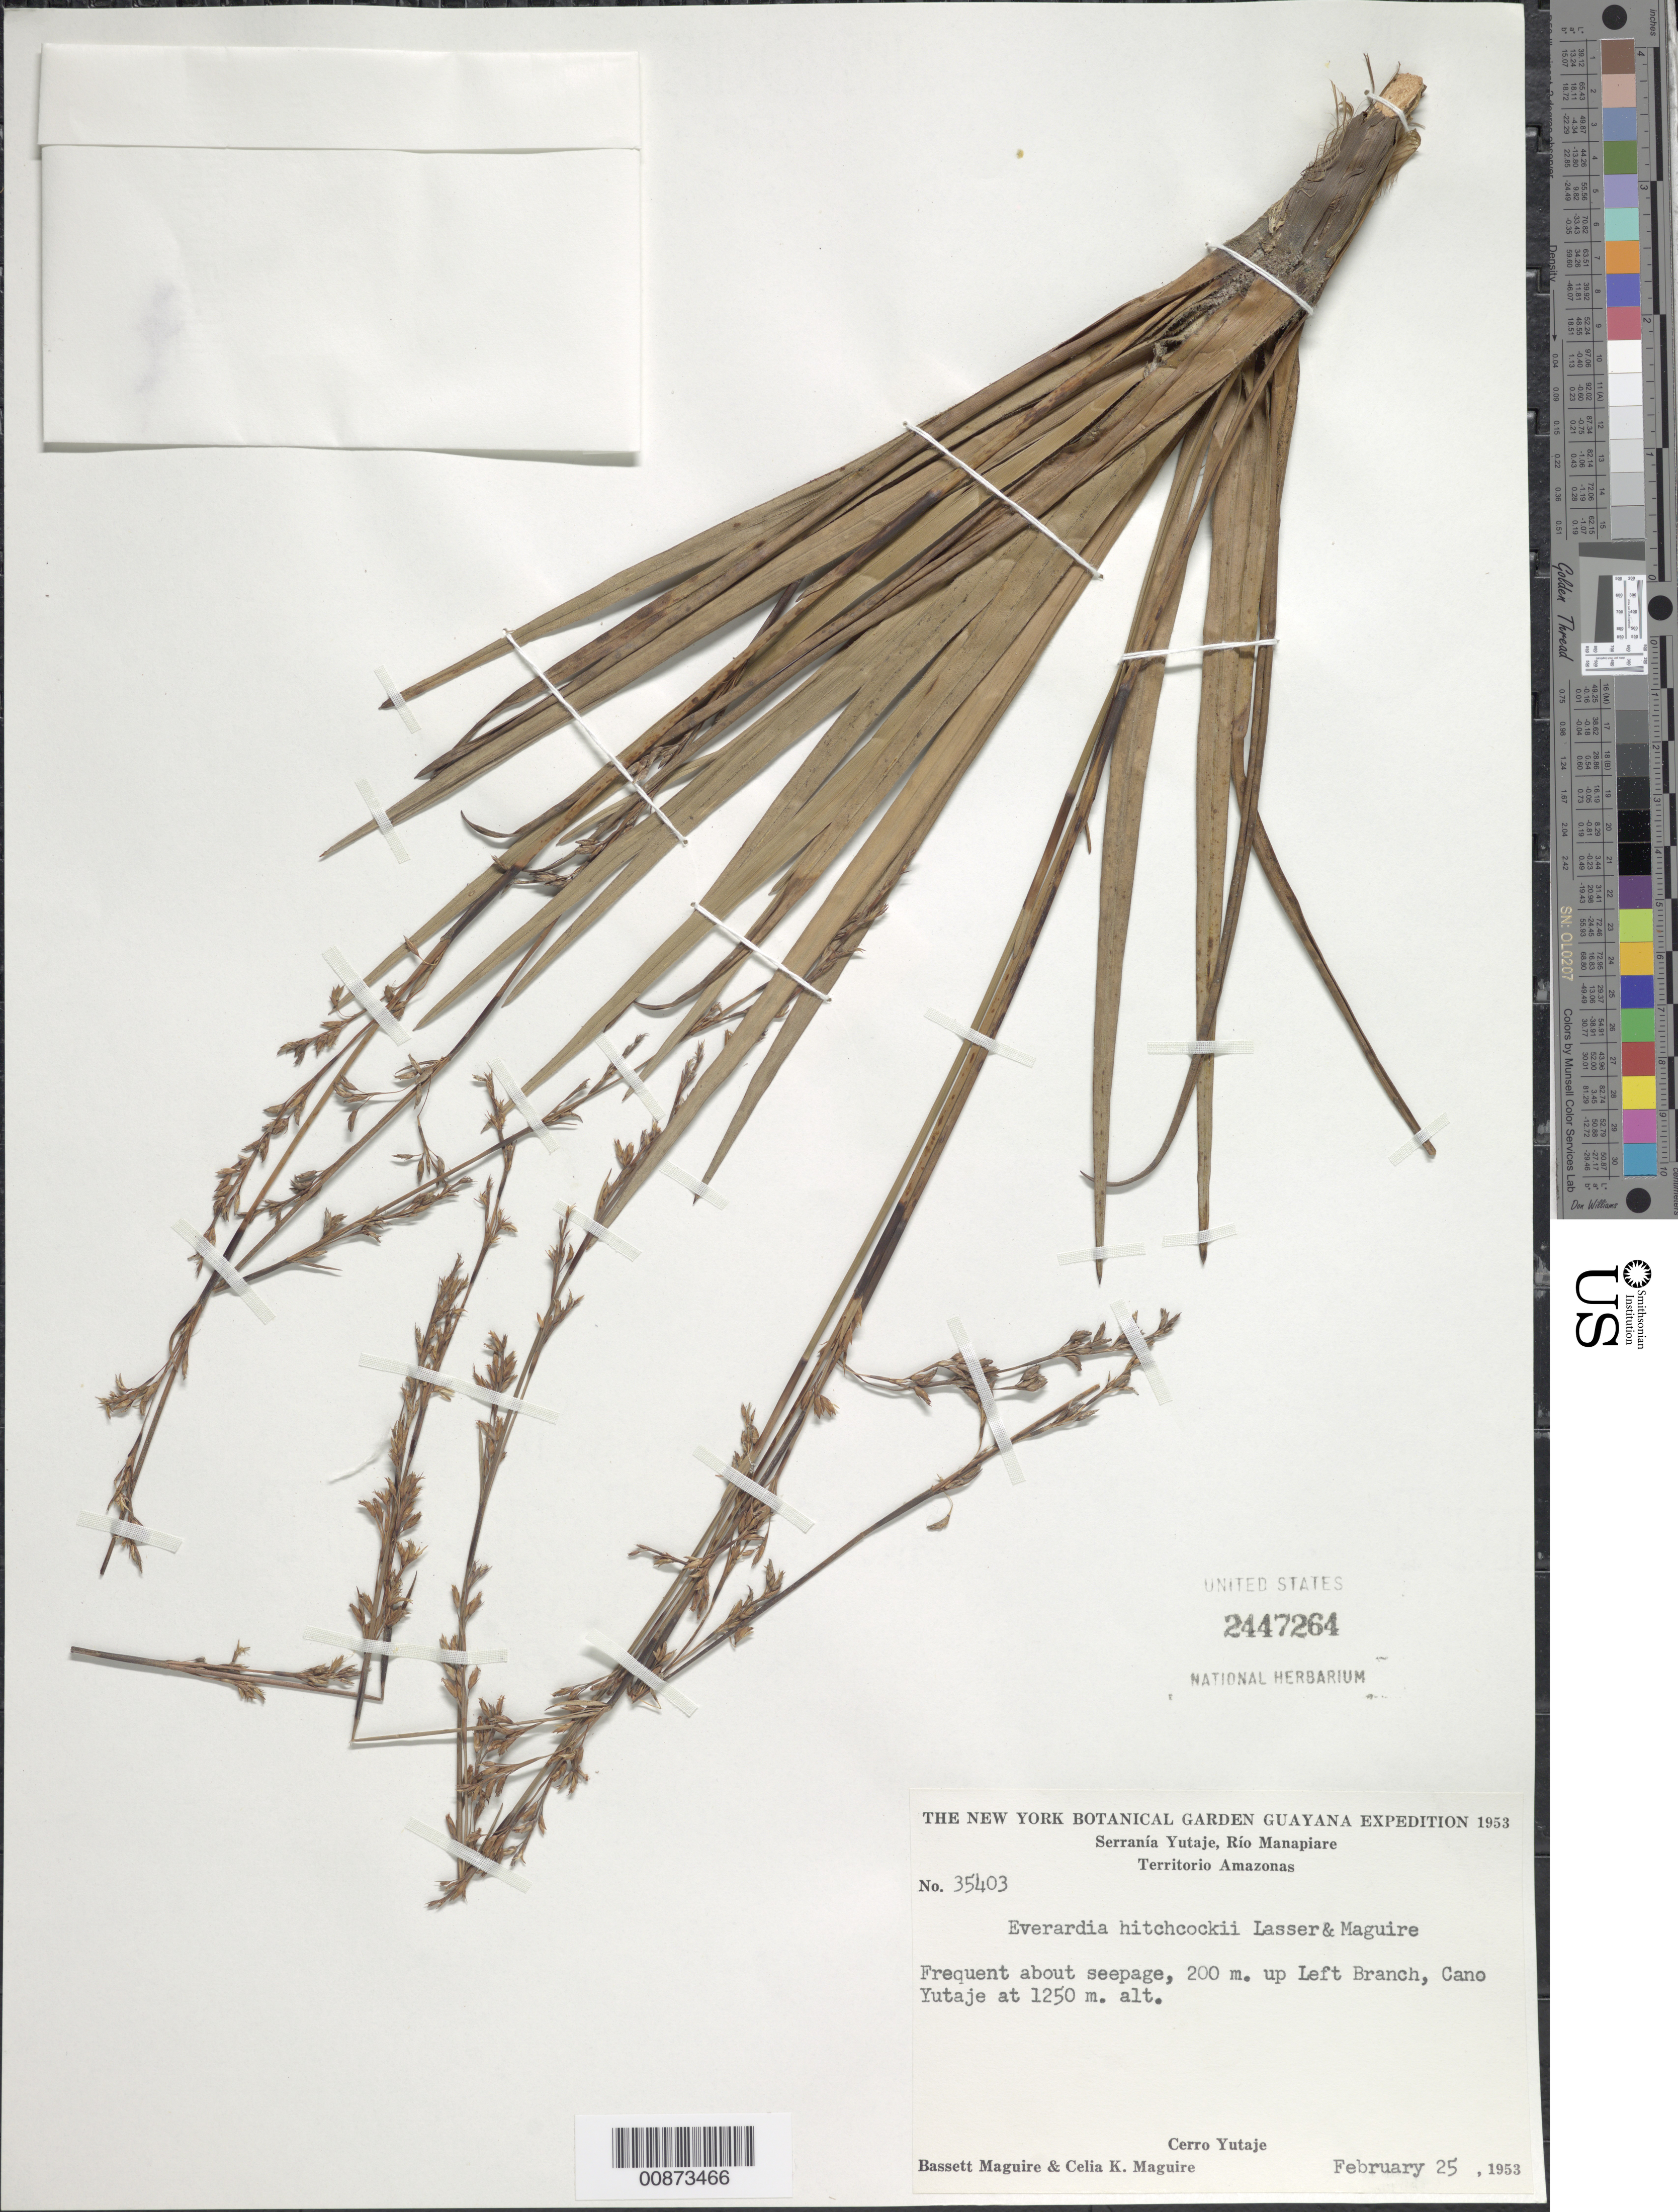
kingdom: Plantae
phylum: Tracheophyta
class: Liliopsida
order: Poales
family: Cyperaceae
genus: Cephalocarpus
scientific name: Cephalocarpus montanus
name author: (Ridley) S.M. Costa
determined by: Strong, Mark T., (BOT), Smithsonian Institution - National Museum of Natural History (UNITED STATES)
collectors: B. Maguire & C. K. Maguire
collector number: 35403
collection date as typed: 25-Feb-53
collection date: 1953-02-25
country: Venezuela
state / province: Amazonas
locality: Serranía Yutajé, Río Manapiare, Cerro Yutajé, 200 m up left branch of Caño Yutajé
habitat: About seepage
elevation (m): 1250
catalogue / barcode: US 2447264